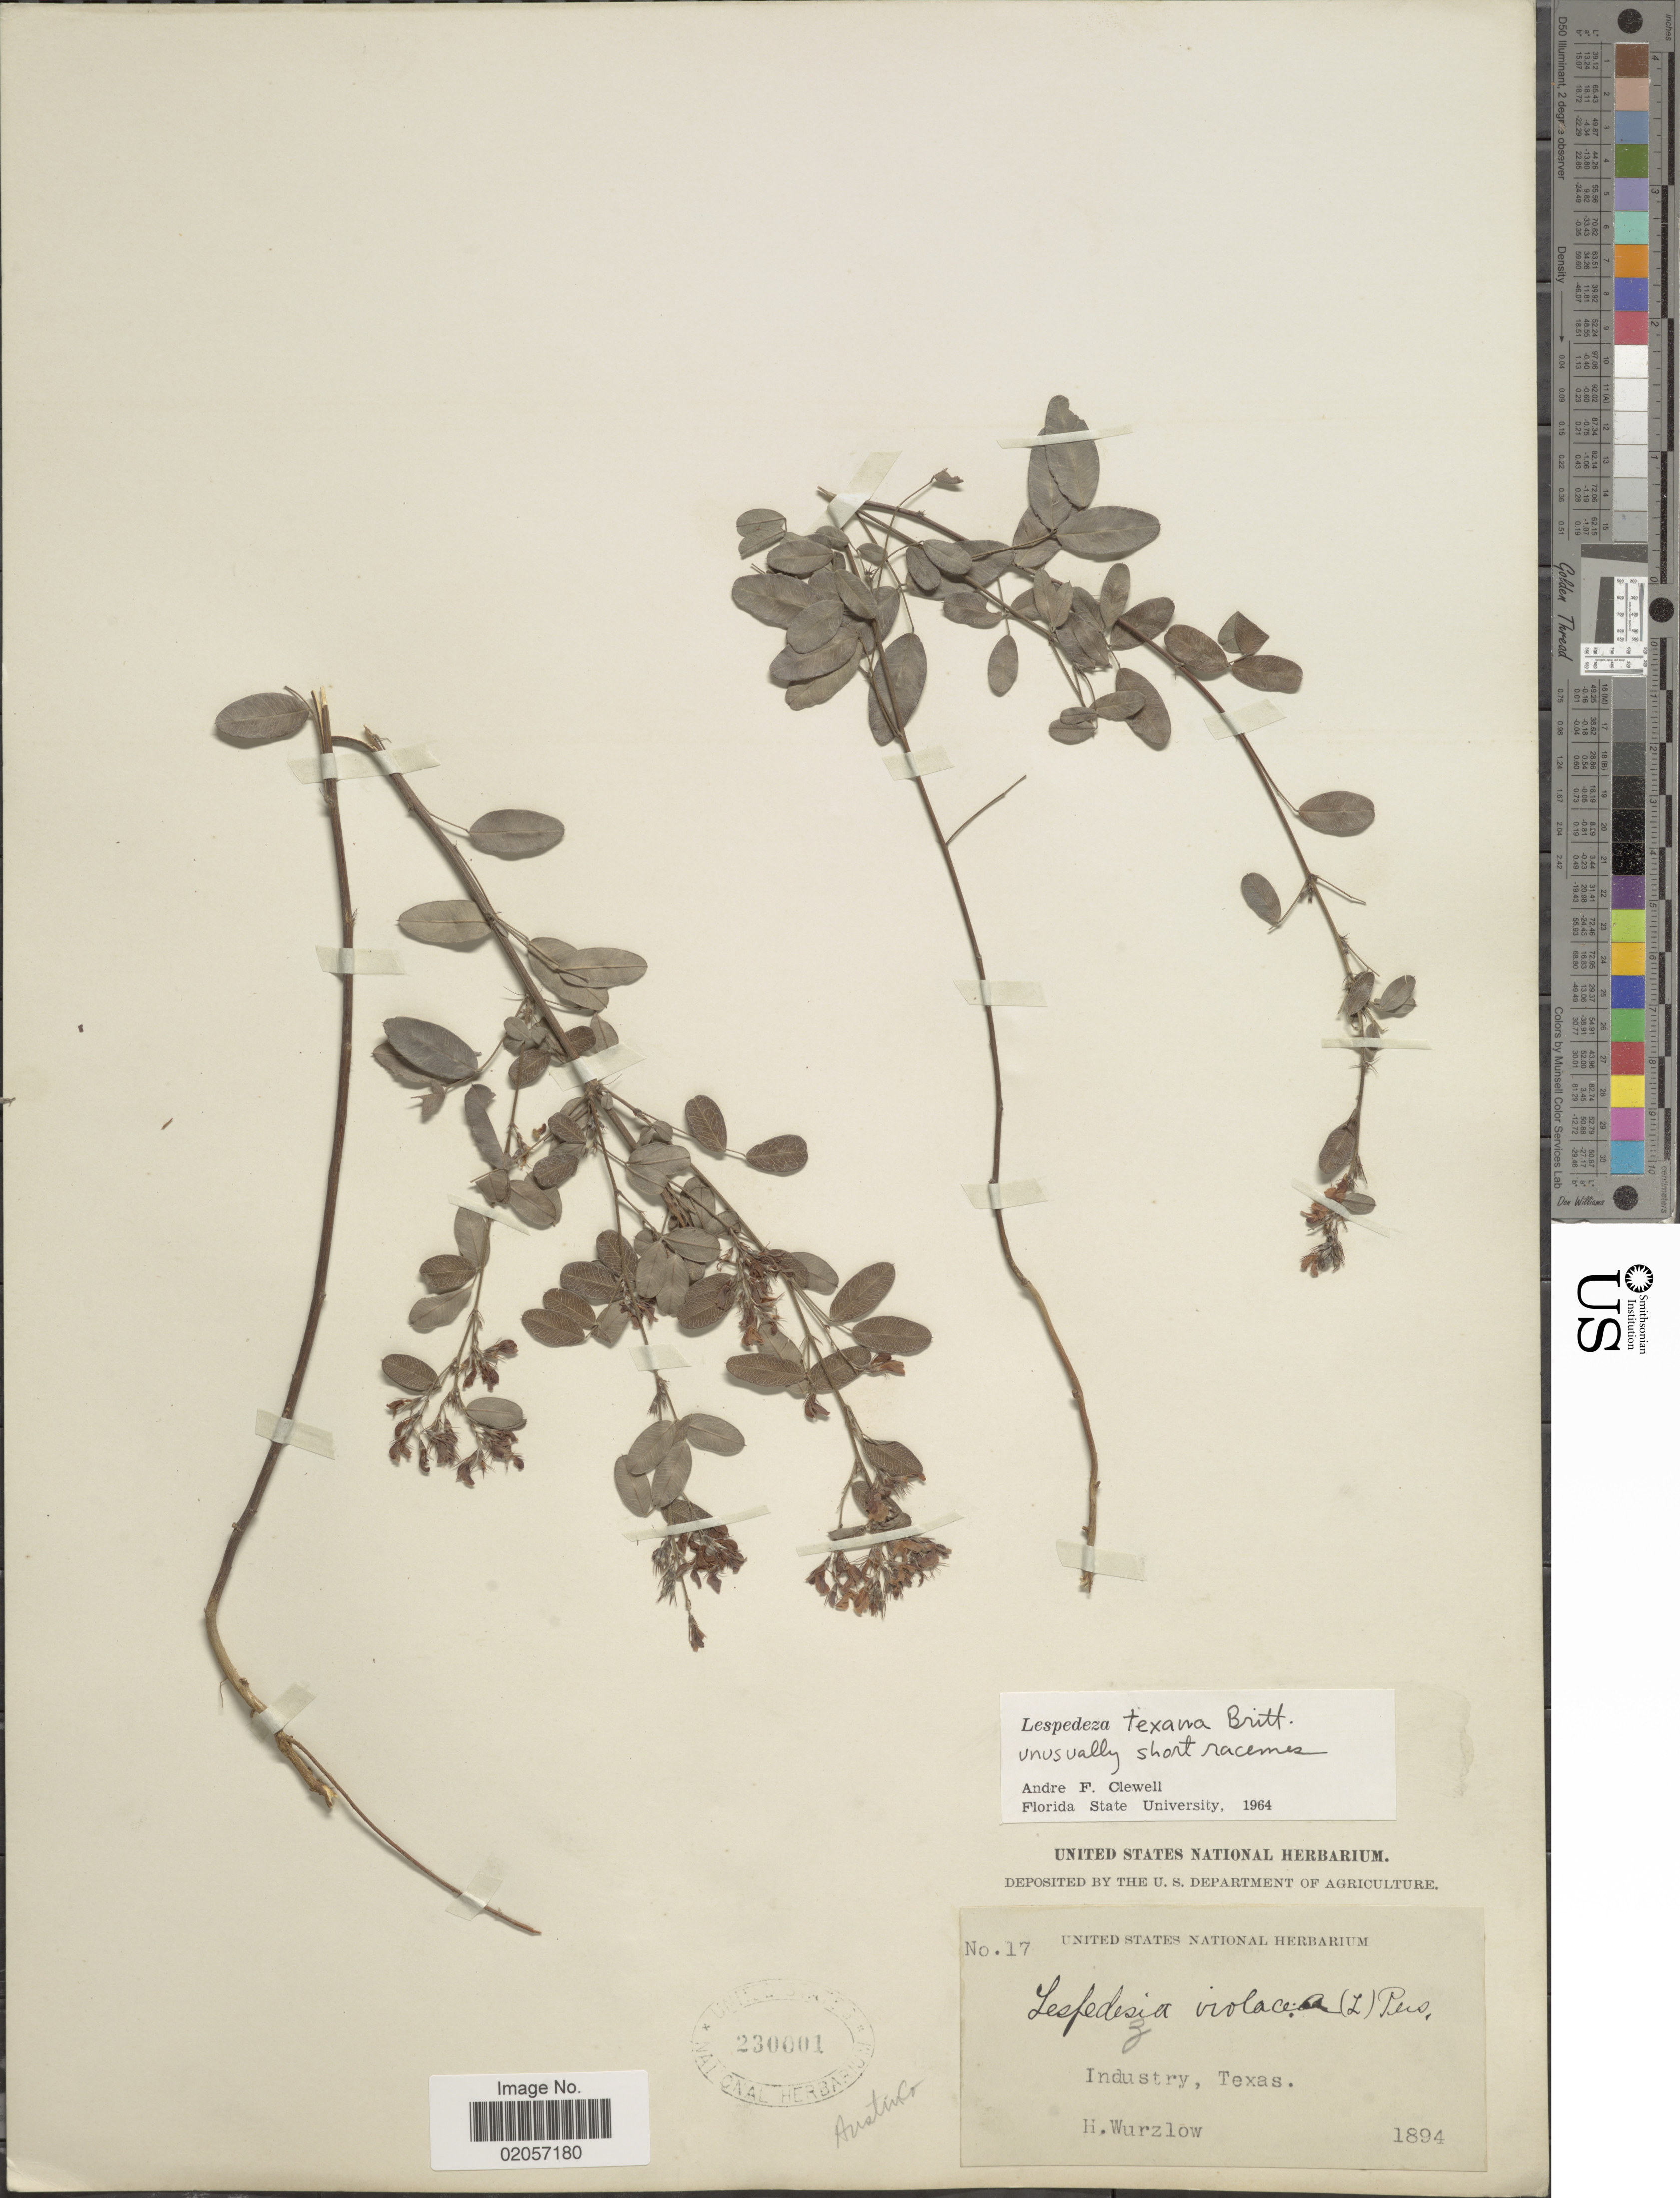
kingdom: Plantae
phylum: Tracheophyta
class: Magnoliopsida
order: Fabales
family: Fabaceae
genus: Lespedeza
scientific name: Lespedeza texana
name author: Britton in Small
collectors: H. Wurzlow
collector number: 17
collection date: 1894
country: United States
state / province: Texas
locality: Industry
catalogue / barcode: US 230001